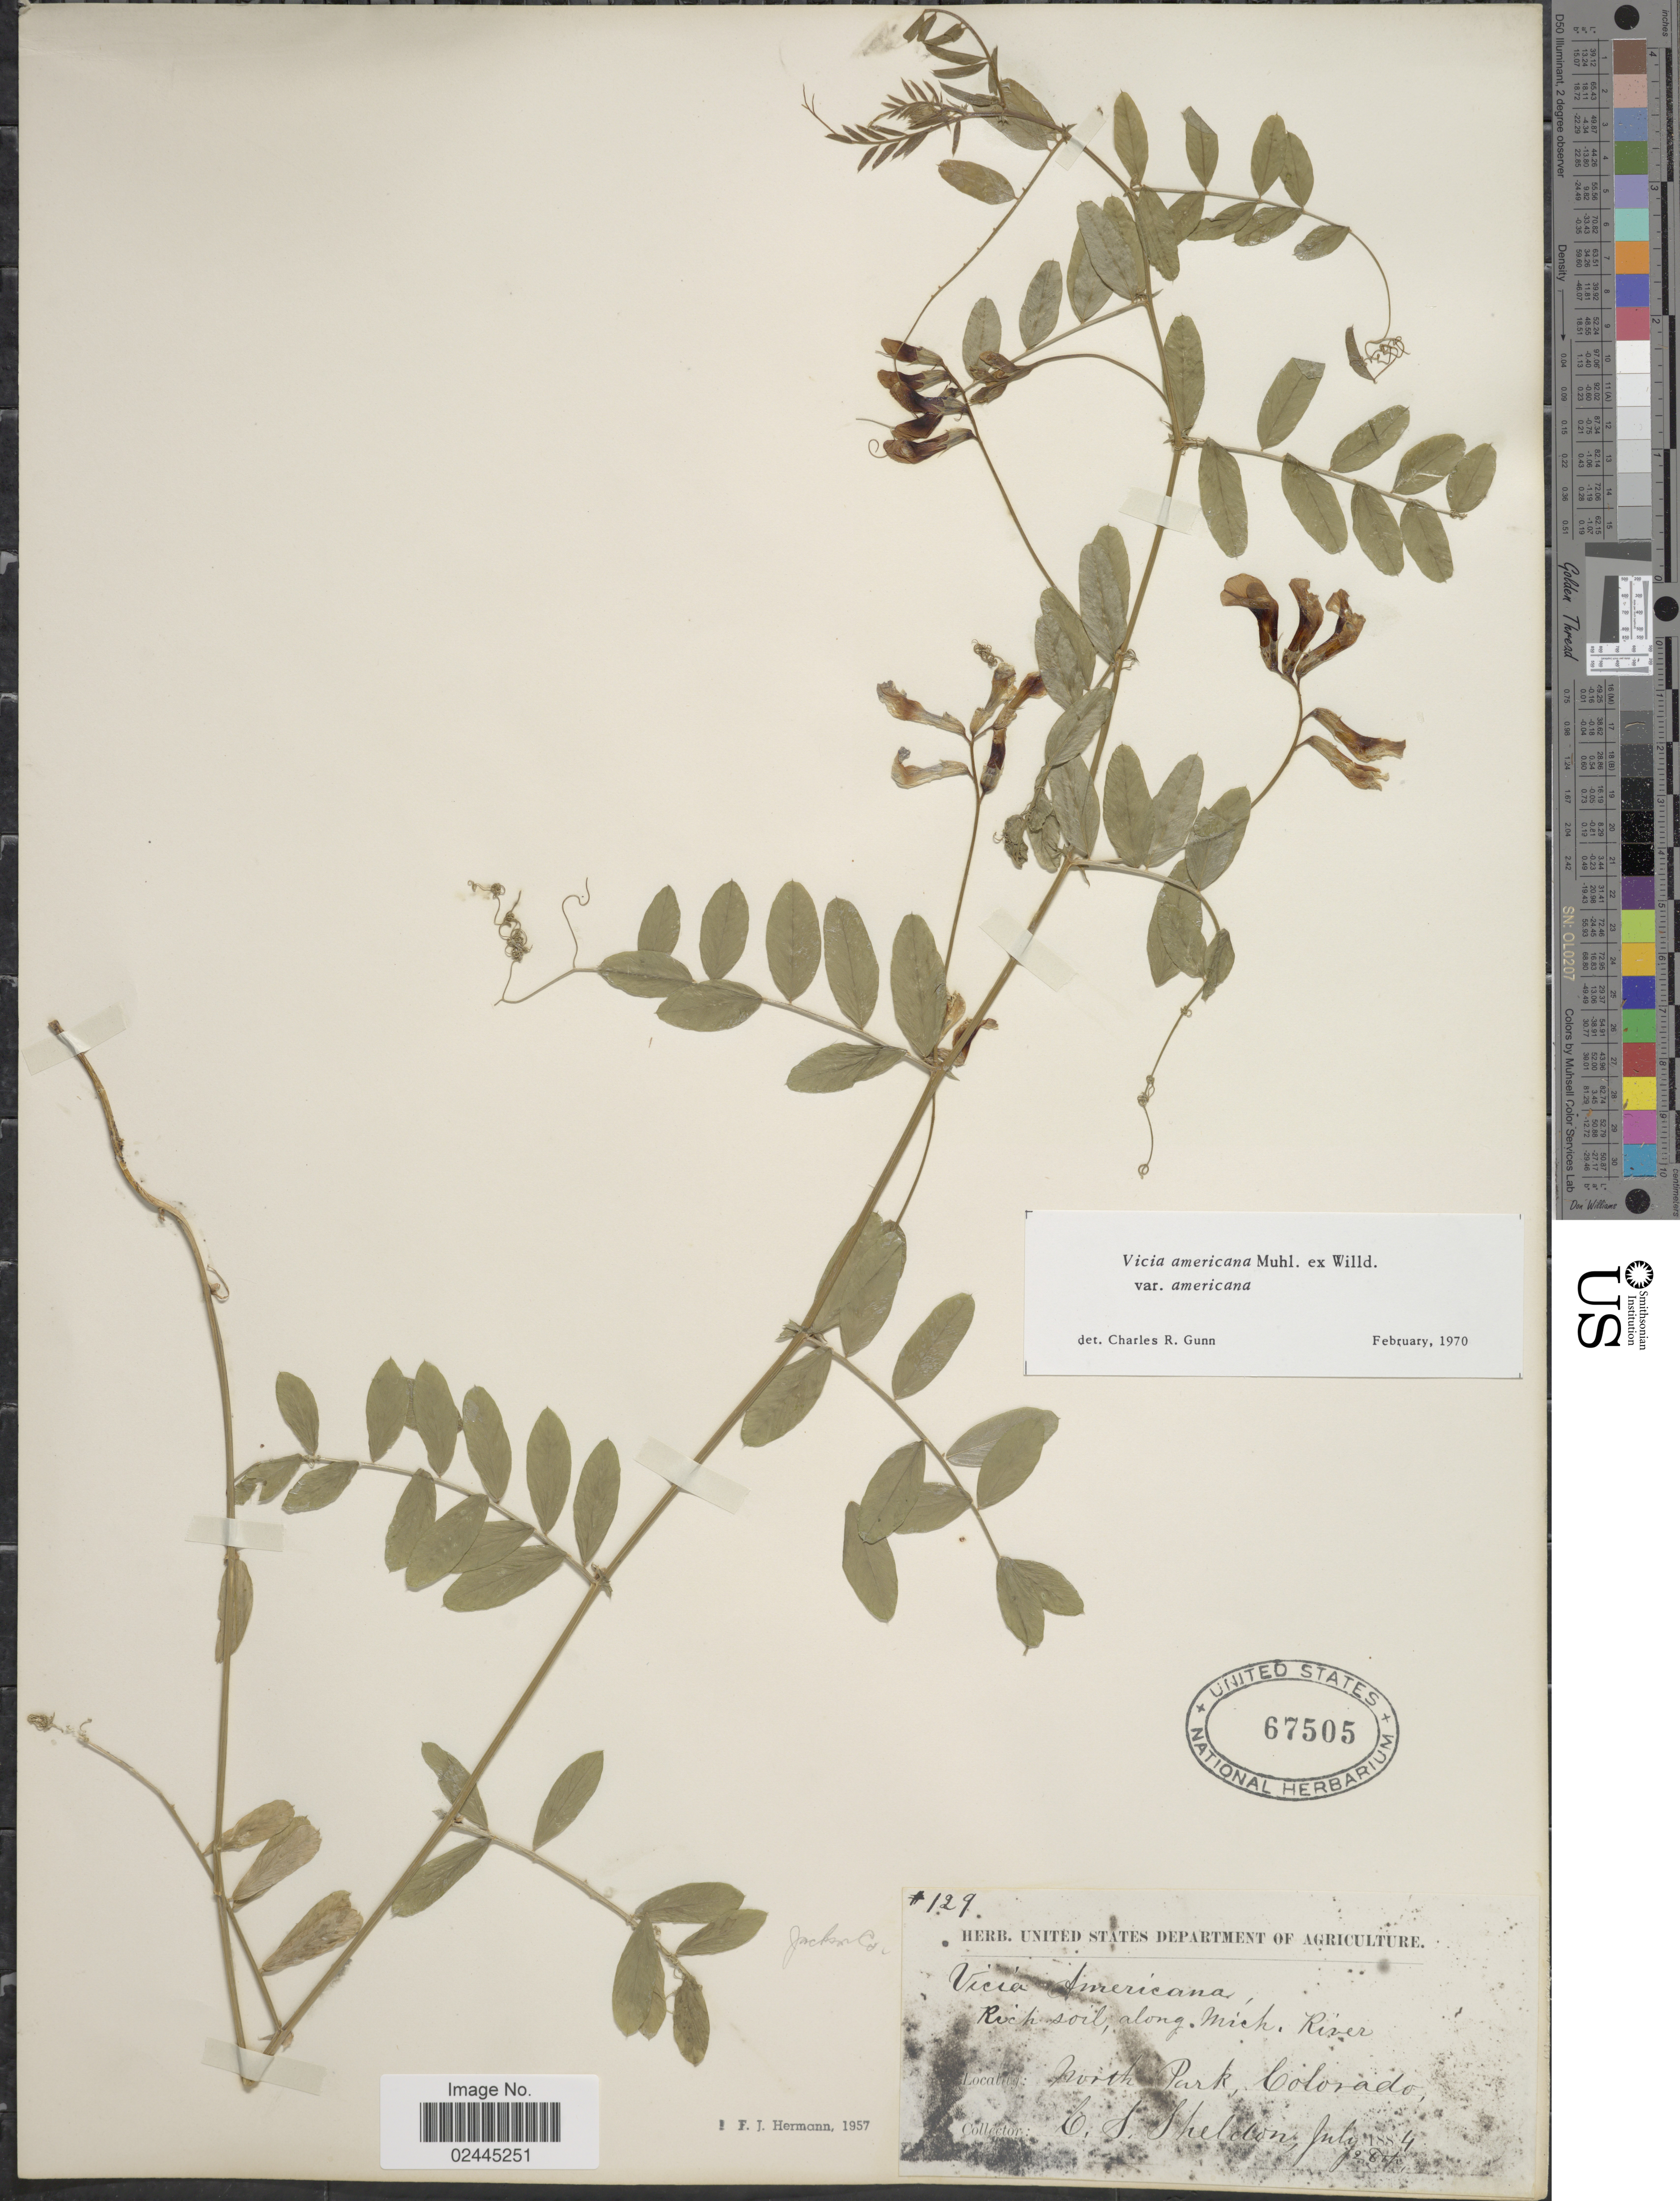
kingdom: Plantae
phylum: Tracheophyta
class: Magnoliopsida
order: Fabales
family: Fabaceae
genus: Vicia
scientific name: Vicia americana var. americana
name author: Muhl. ex Willd.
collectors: C. S. Sheldon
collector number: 129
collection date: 1884-07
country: United States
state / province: Colorado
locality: North Park, along Mich. River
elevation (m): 85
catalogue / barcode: US 67505